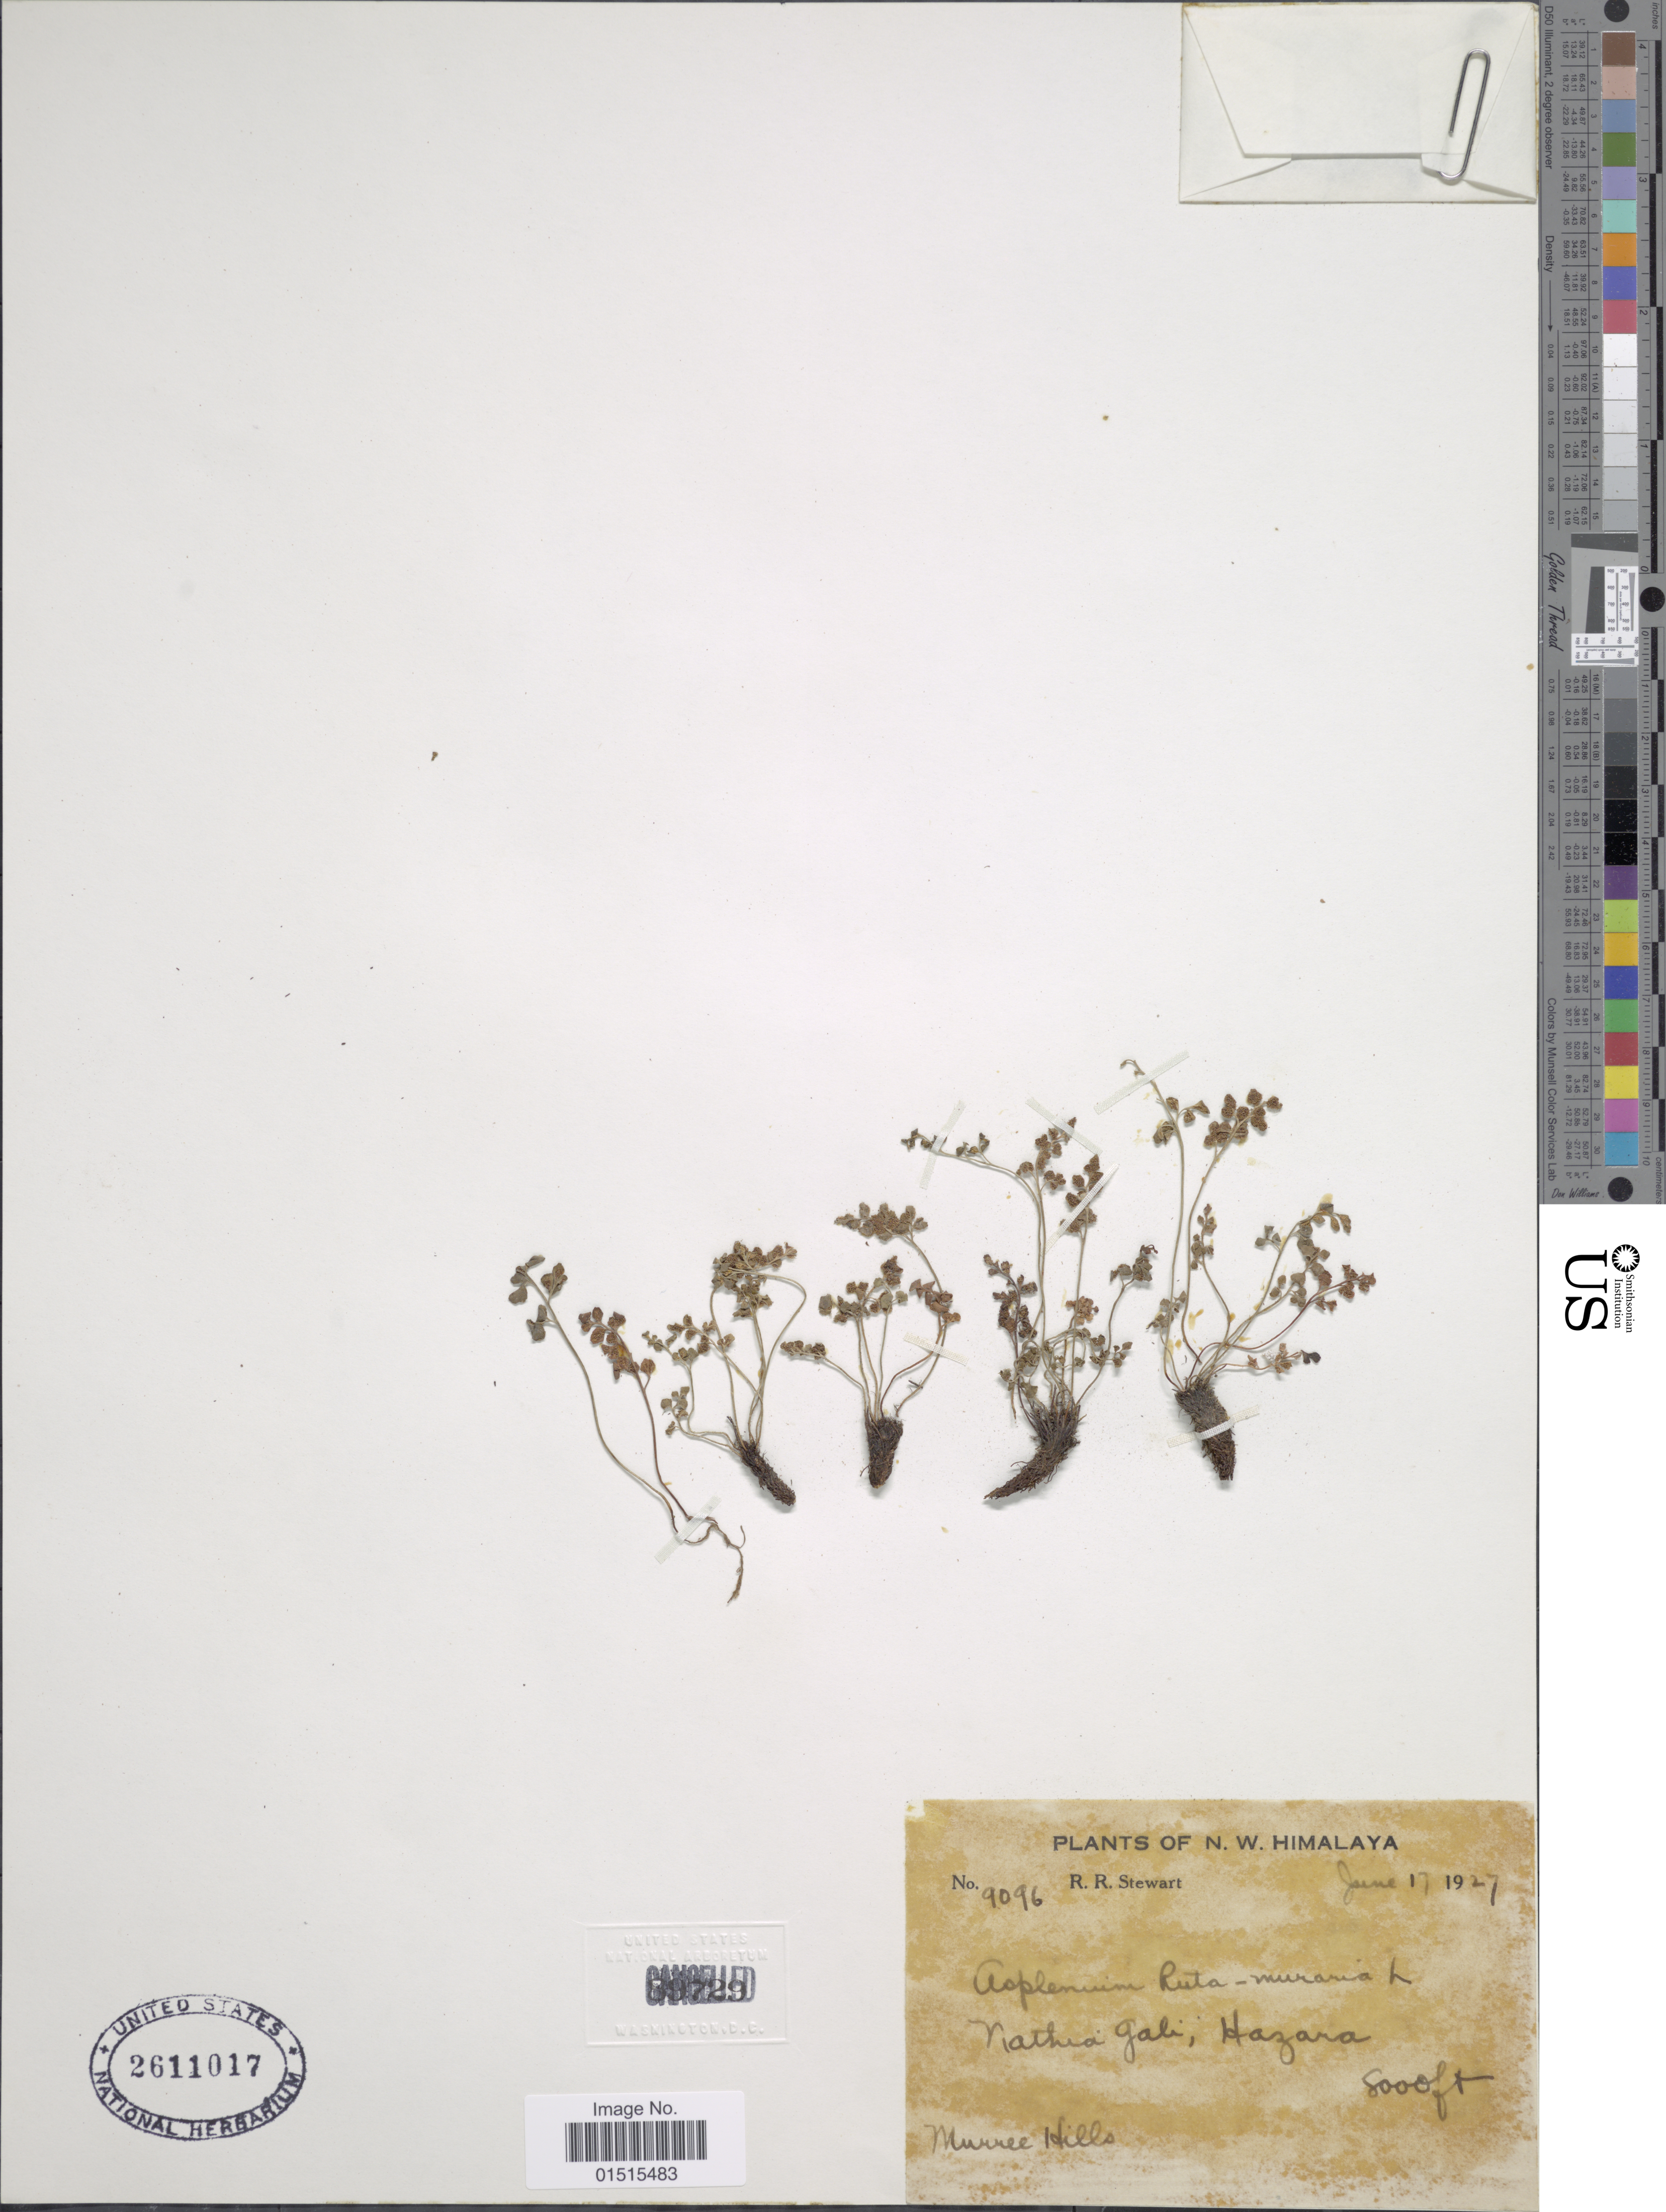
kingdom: Plantae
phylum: Tracheophyta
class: Polypodiopsida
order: Polypodiales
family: Aspleniaceae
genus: Asplenium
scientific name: Asplenium ruta-muraria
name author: L.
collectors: R. R. Stewart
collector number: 9096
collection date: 1927-06-17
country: Pakistan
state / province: Khyber Pakhtunkhwa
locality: N.W. Himalaya, Nathia Gali, Hazara, Murree Hills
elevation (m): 2438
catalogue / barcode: US 2611017